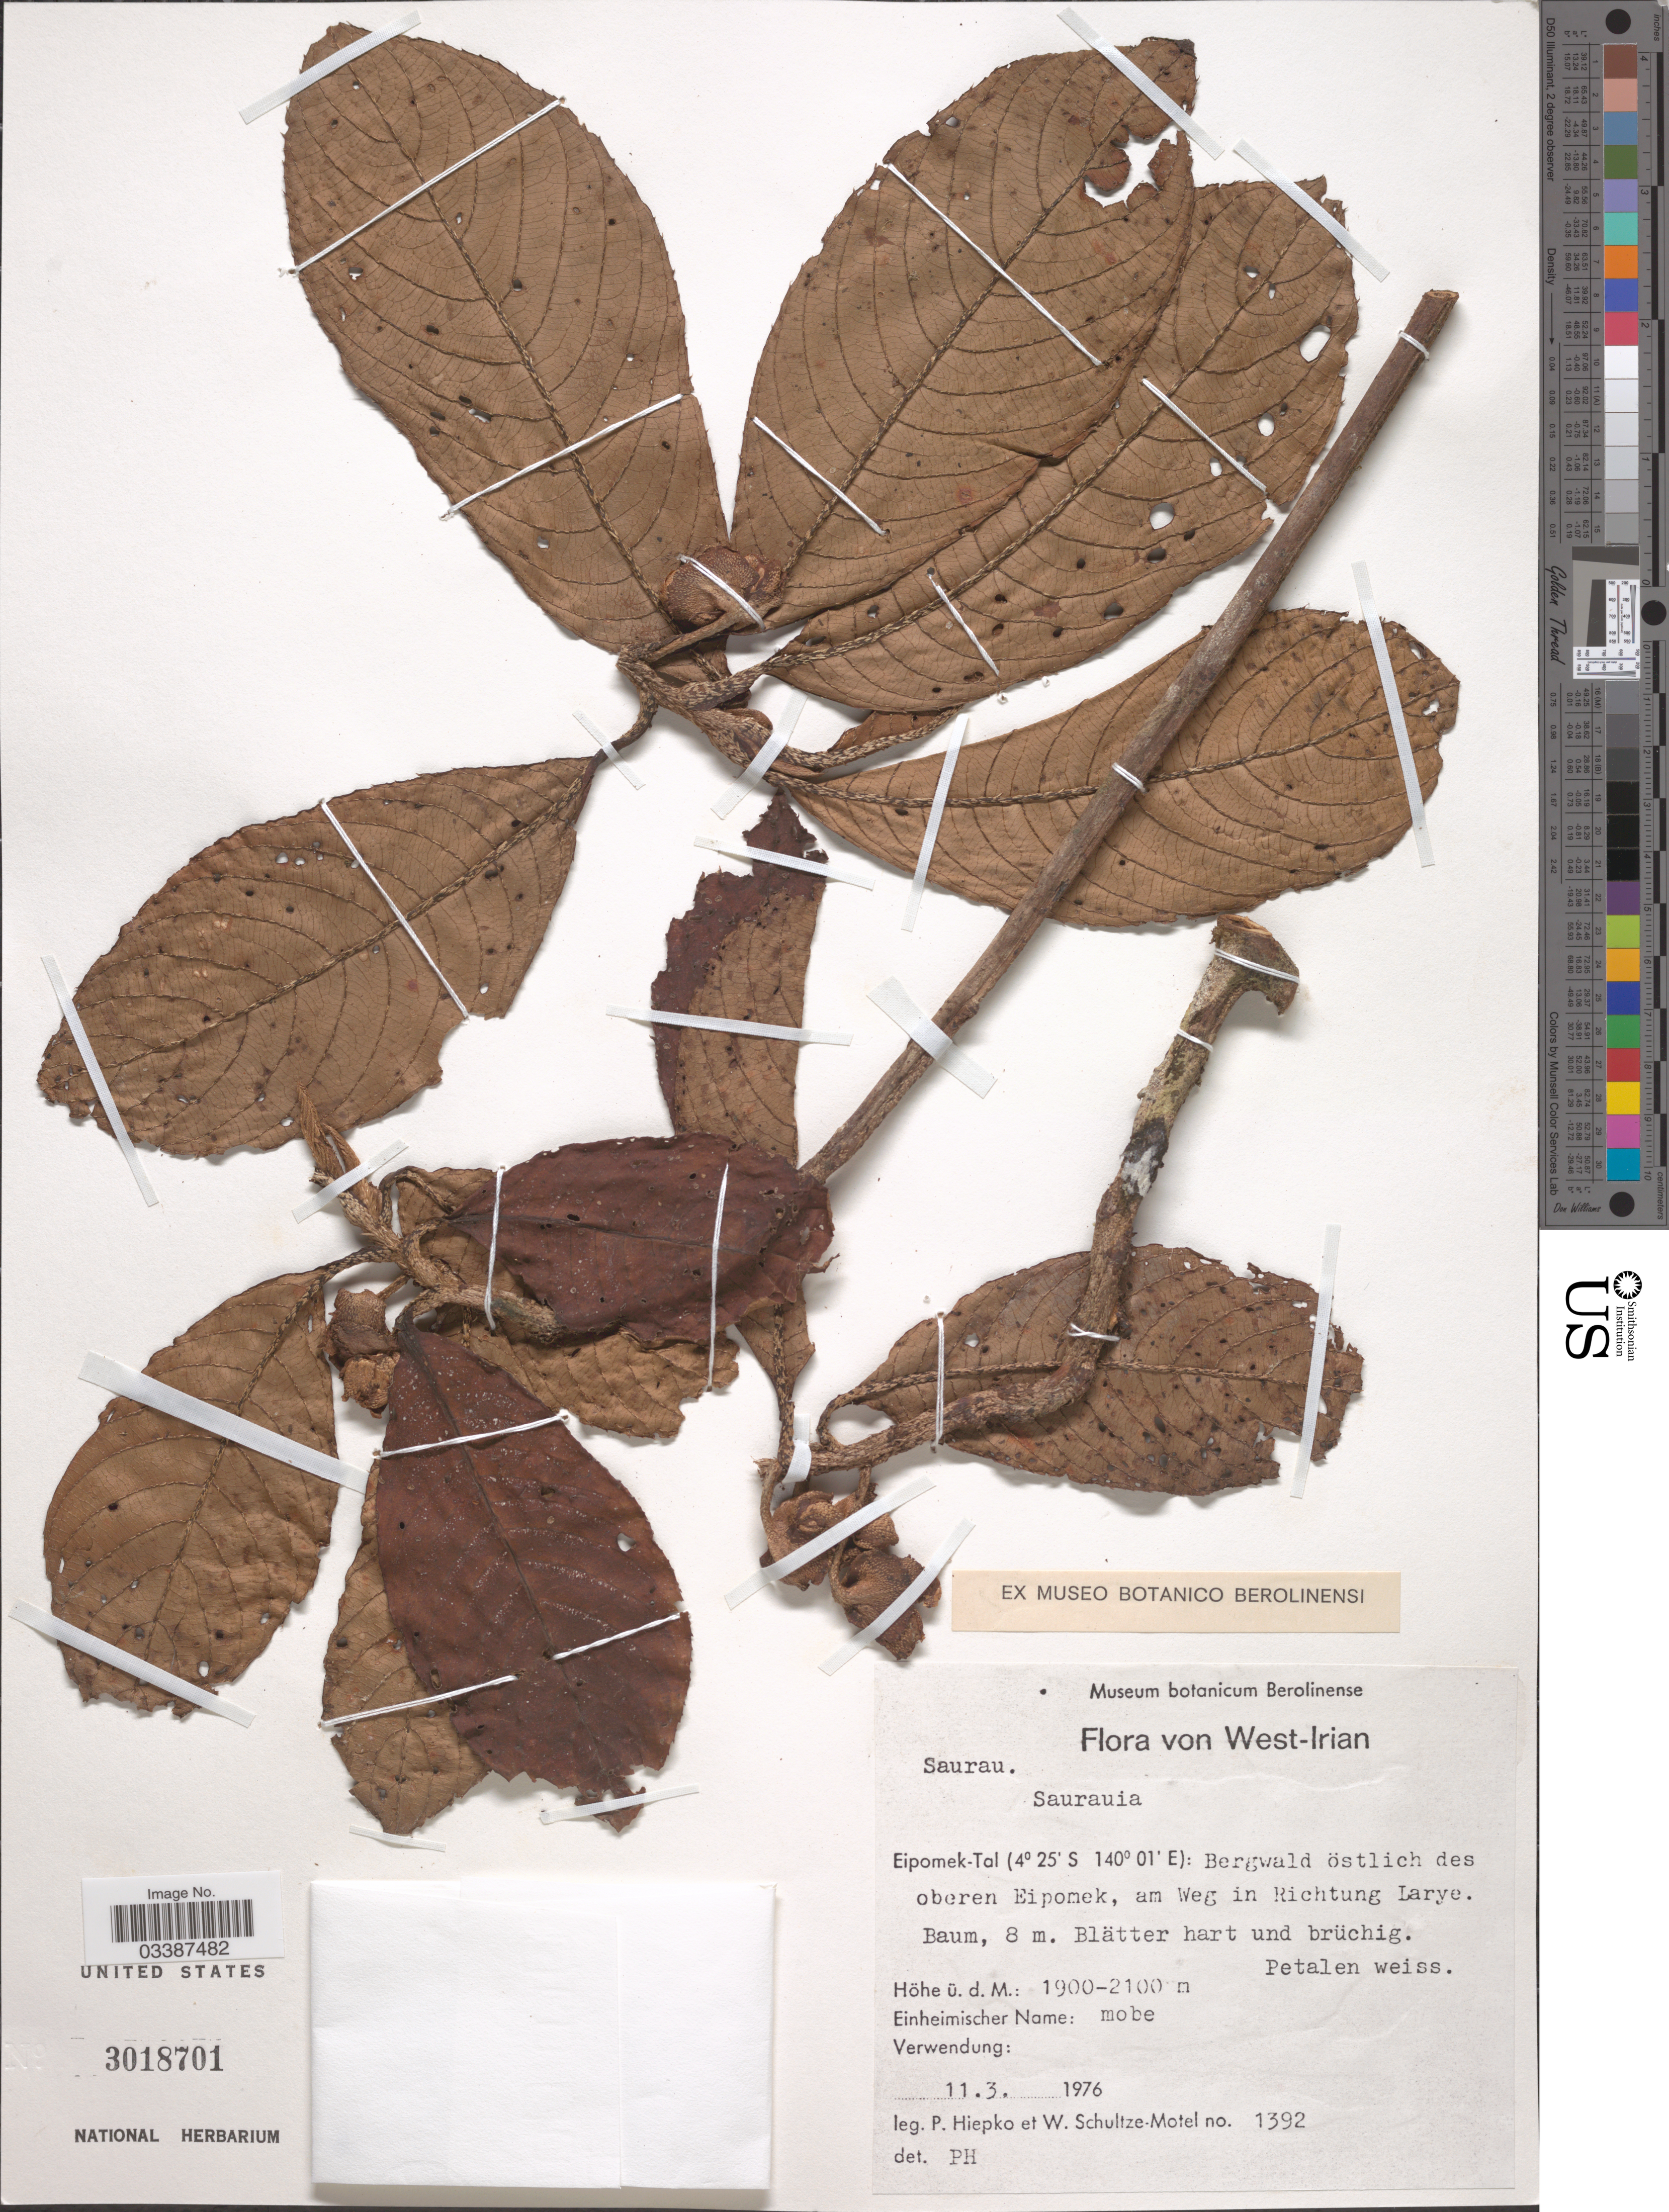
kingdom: Plantae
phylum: Tracheophyta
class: Magnoliopsida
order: Ericales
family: Actinidiaceae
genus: Saurauia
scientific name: Saurauia sp.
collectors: P. H. Hiepko & W. Schultze-Motel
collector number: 1392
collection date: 1976-03-11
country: Indonesia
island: New Guinea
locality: West-Irian. Eipomek-Tal: Bergwald östlich des oberen Eipomek, am Weg in Richtung Larye.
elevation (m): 1900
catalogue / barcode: US 3018701